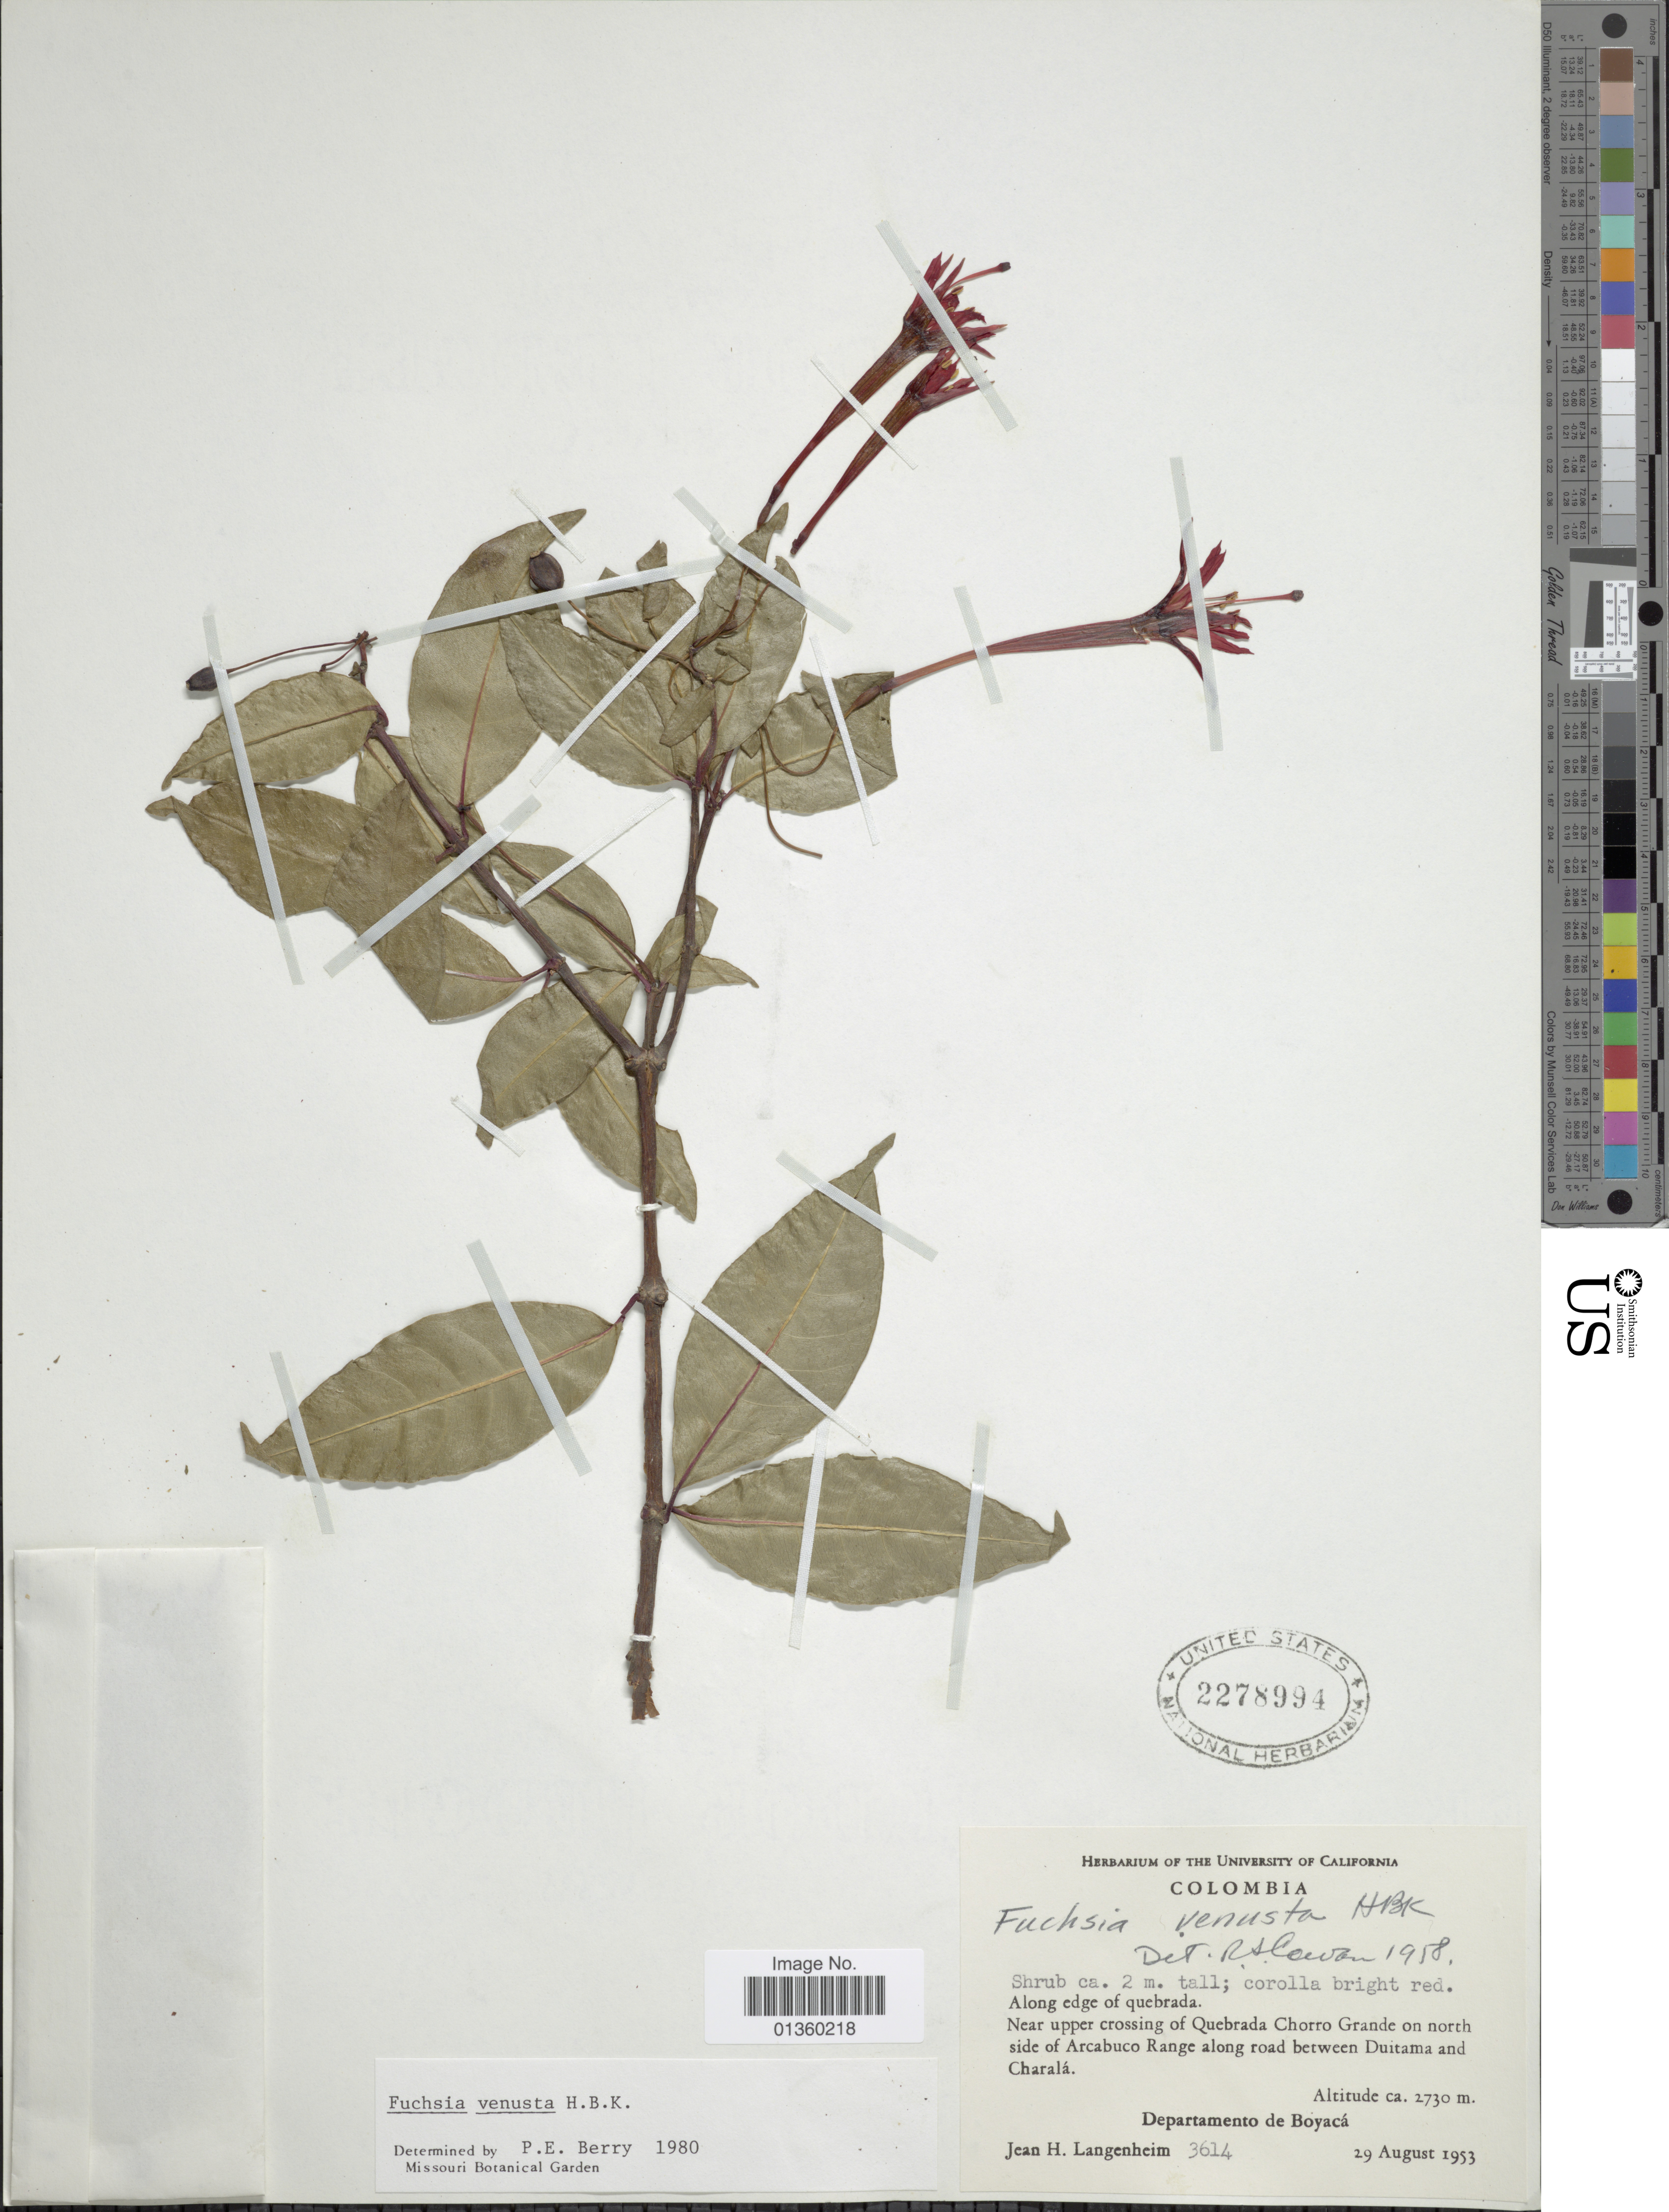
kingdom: Plantae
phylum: Tracheophyta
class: Magnoliopsida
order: Myrtales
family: Onagraceae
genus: Fuchsia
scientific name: Fuchsia venusta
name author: Kunth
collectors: J. H. Langenheim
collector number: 3614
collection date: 1953-08-29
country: Colombia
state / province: Boyacá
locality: Along edge of quebrada. Near upper crossing of Quebrada Chorro Grande on north side of Arcabuco Range along road between Duitama and Charalá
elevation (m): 2730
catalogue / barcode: US 2278994